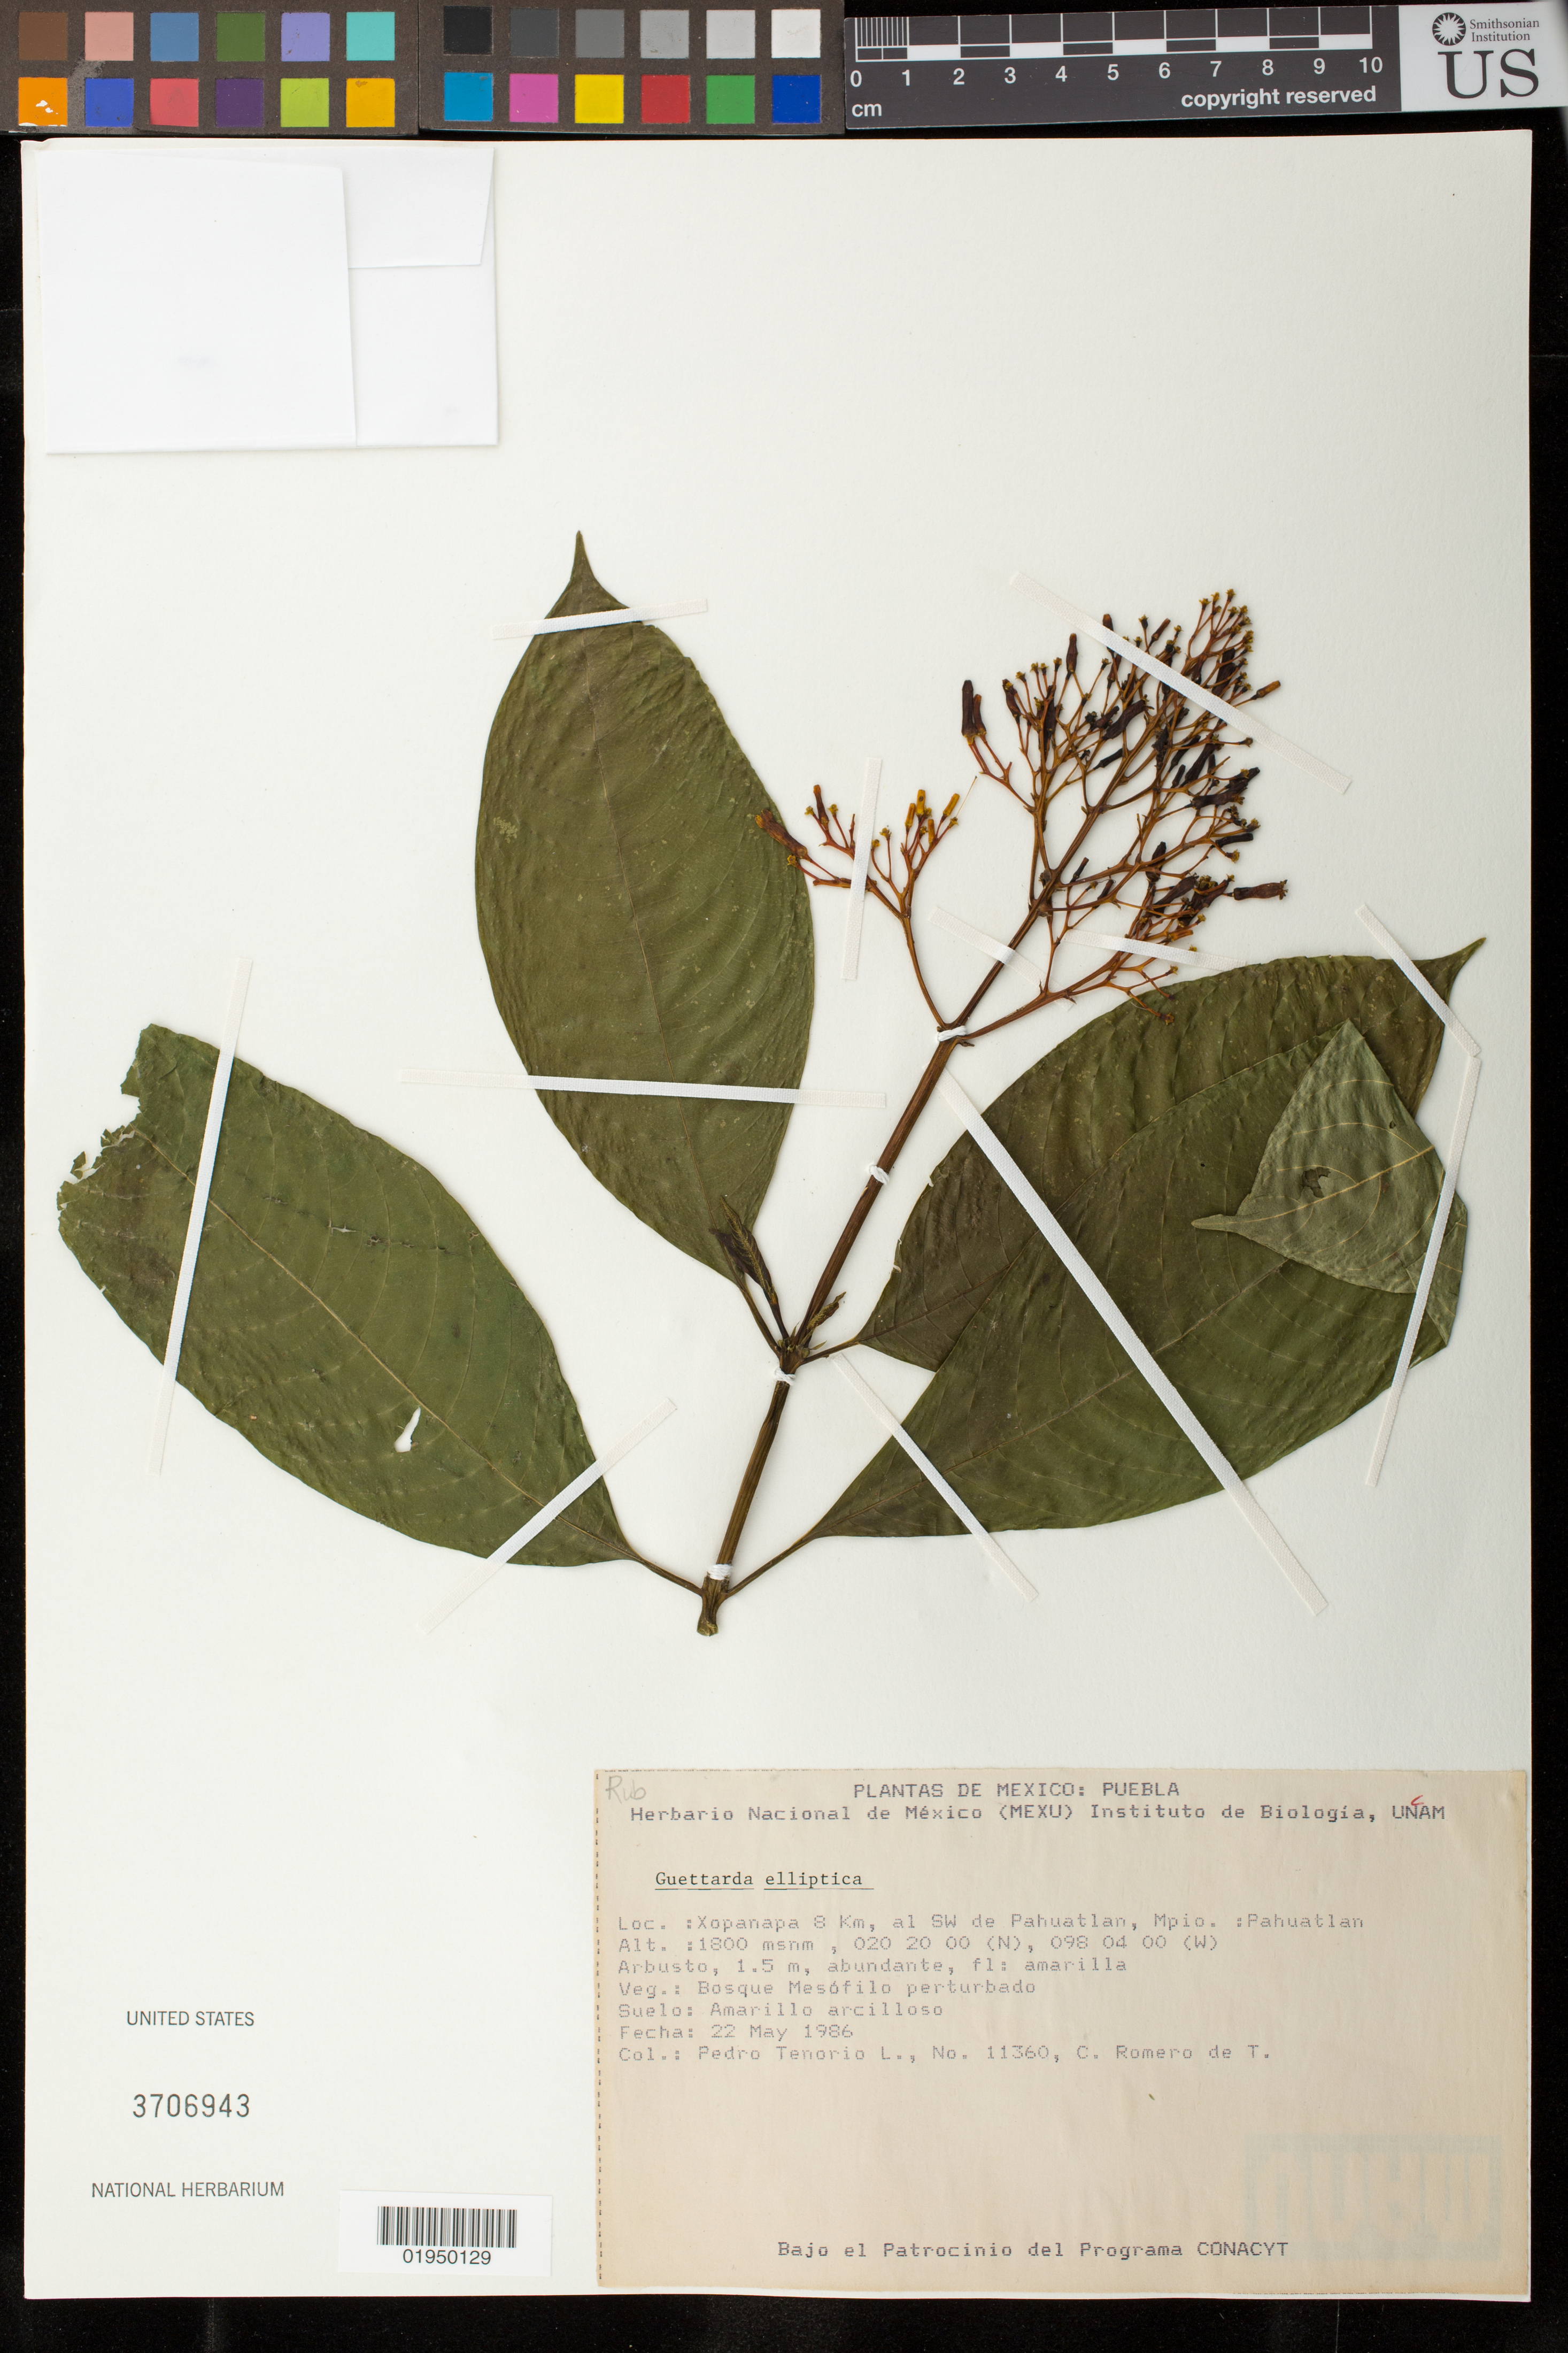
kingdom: Plantae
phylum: Tracheophyta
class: Magnoliopsida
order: Gentianales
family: Rubiaceae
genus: Guettarda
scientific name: Guettarda elliptica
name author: Sw.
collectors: P. Tenorio Lezama & C. Romero de T.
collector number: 11360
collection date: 1986-05-22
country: Mexico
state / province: Puebla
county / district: Pahuatlán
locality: Xopanapa 8 km, al SW de Pahuatlan, Mpio : Pahuatlan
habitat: Veg: Bosque Mesofio pertubado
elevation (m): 1800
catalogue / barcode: US 3706943